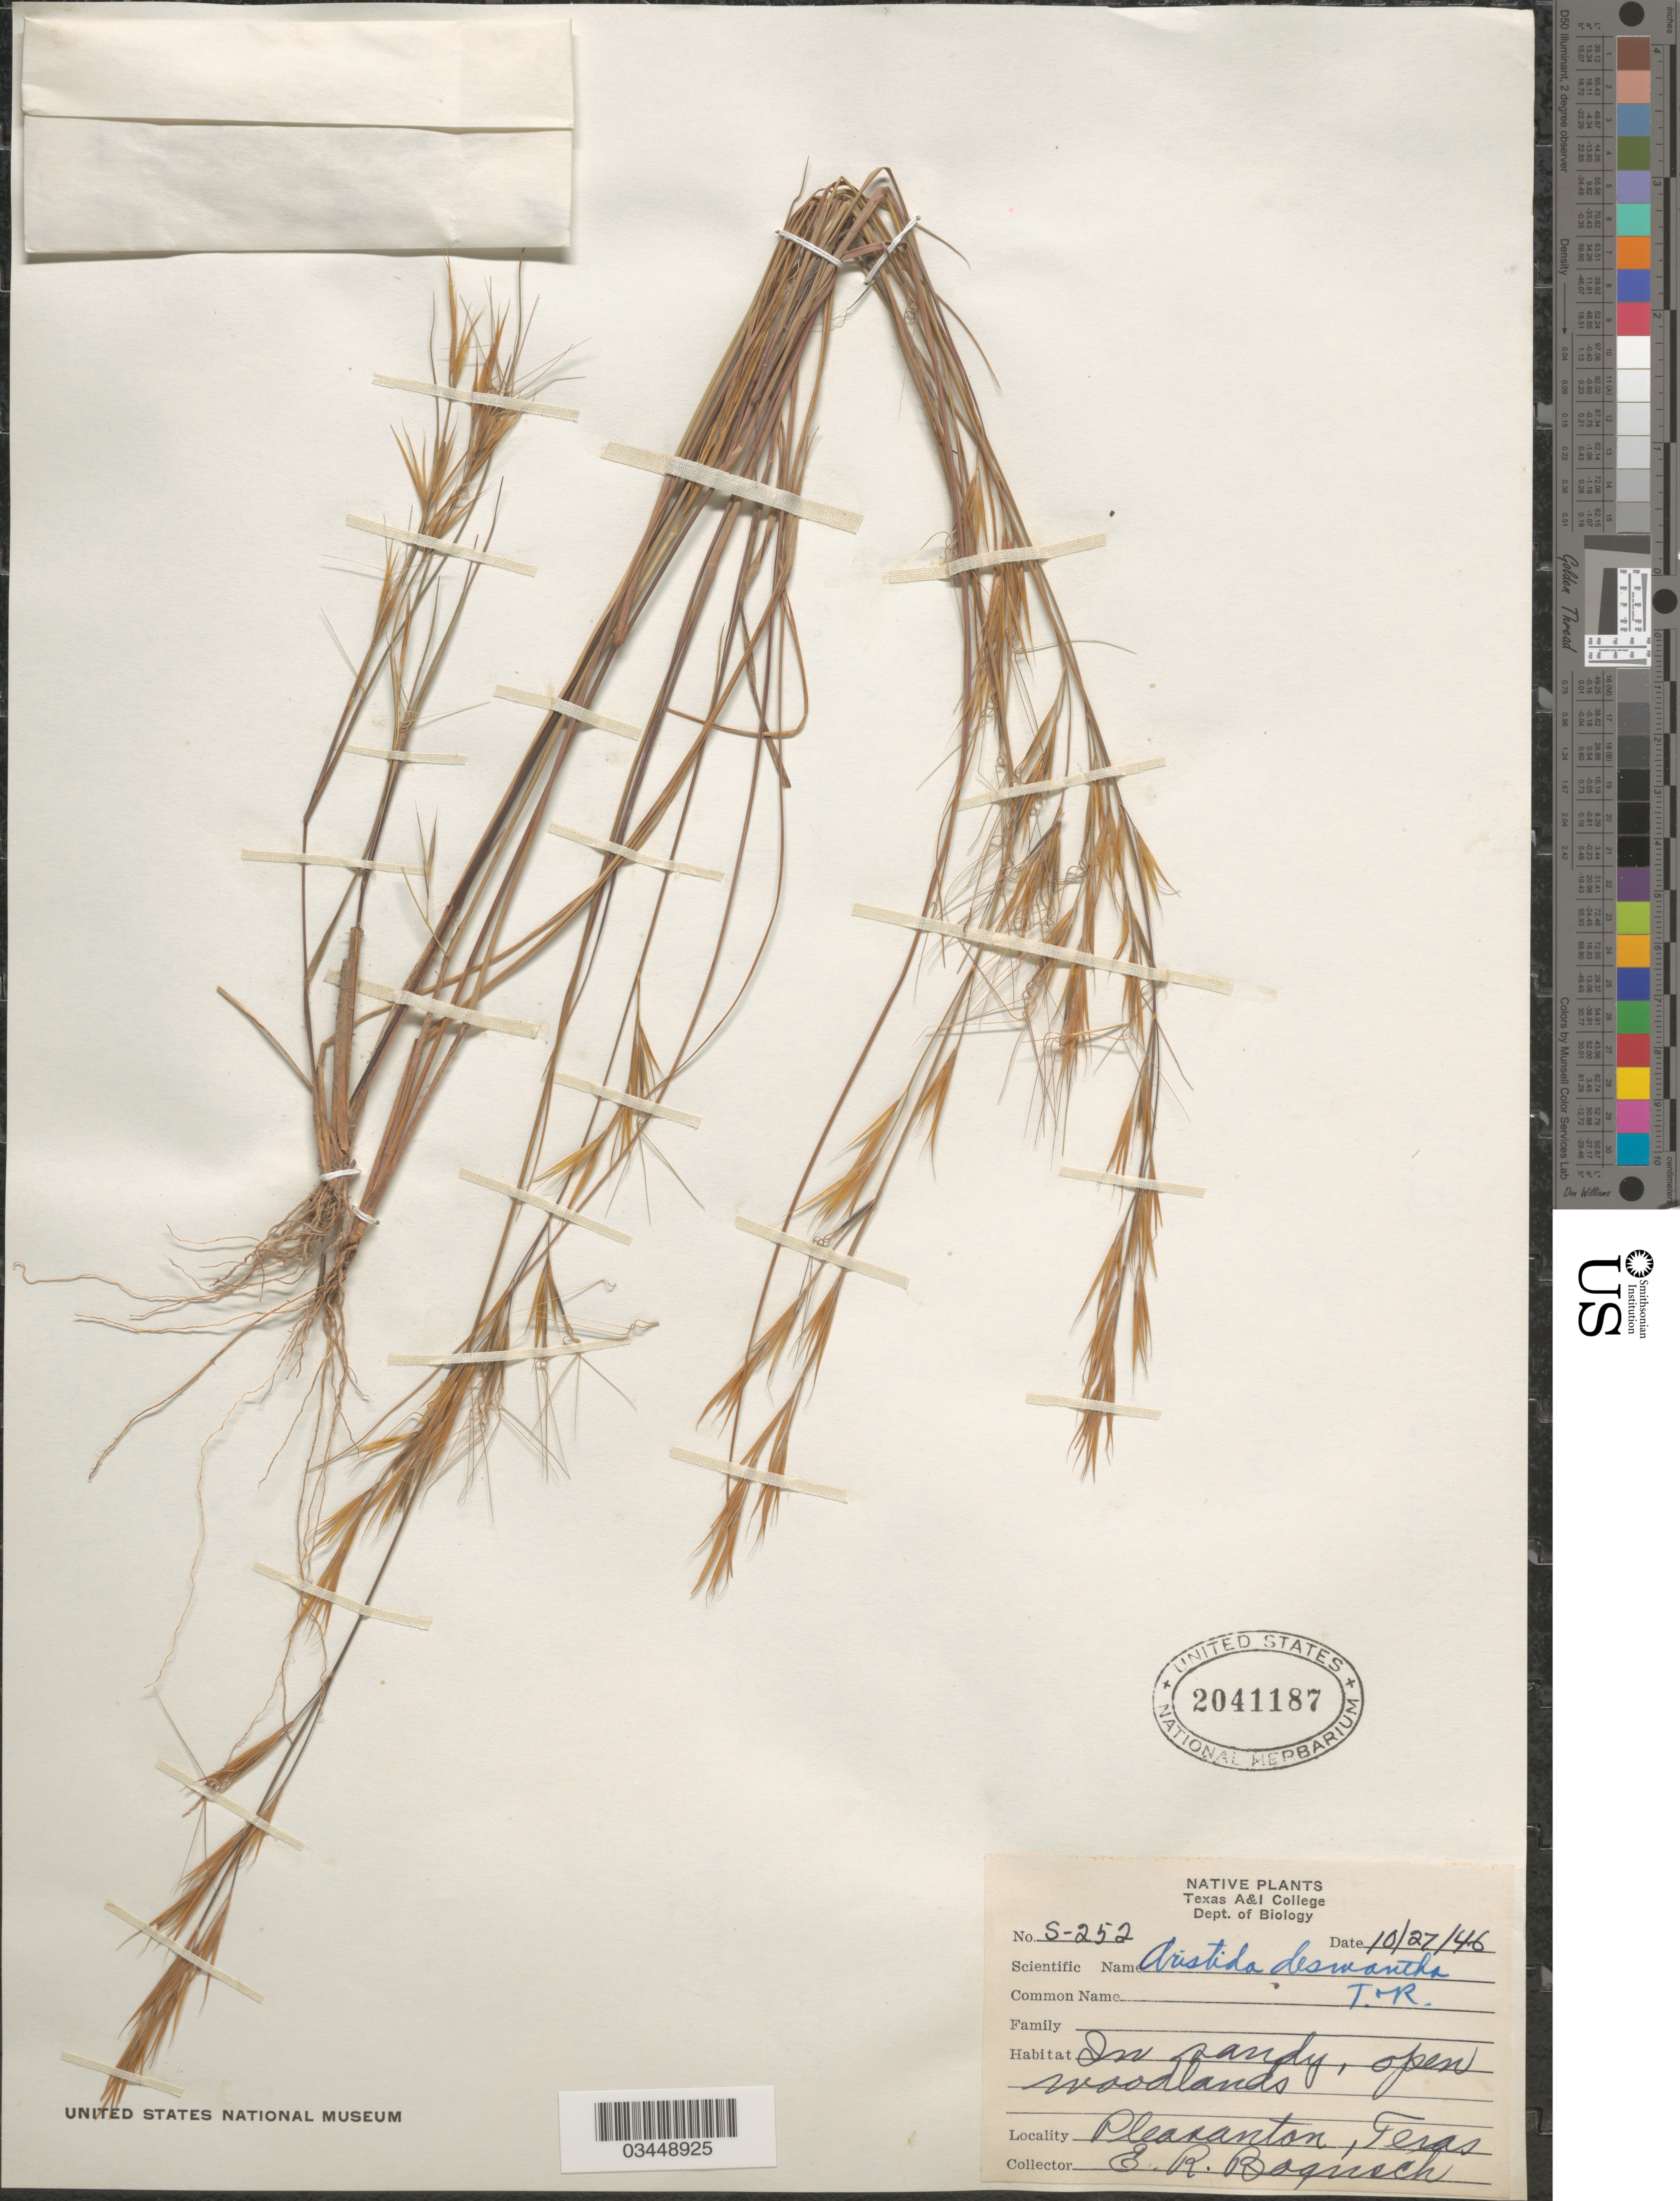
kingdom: Plantae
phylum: Tracheophyta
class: Liliopsida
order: Poales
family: Poaceae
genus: Aristida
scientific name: Aristida desmantha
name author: Trin. & Rupr.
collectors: E. Bogusch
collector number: S-252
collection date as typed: Transcribed d/m/y: 27/10/46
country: United States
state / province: Texas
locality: Pleasanton.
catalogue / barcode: US 2041187